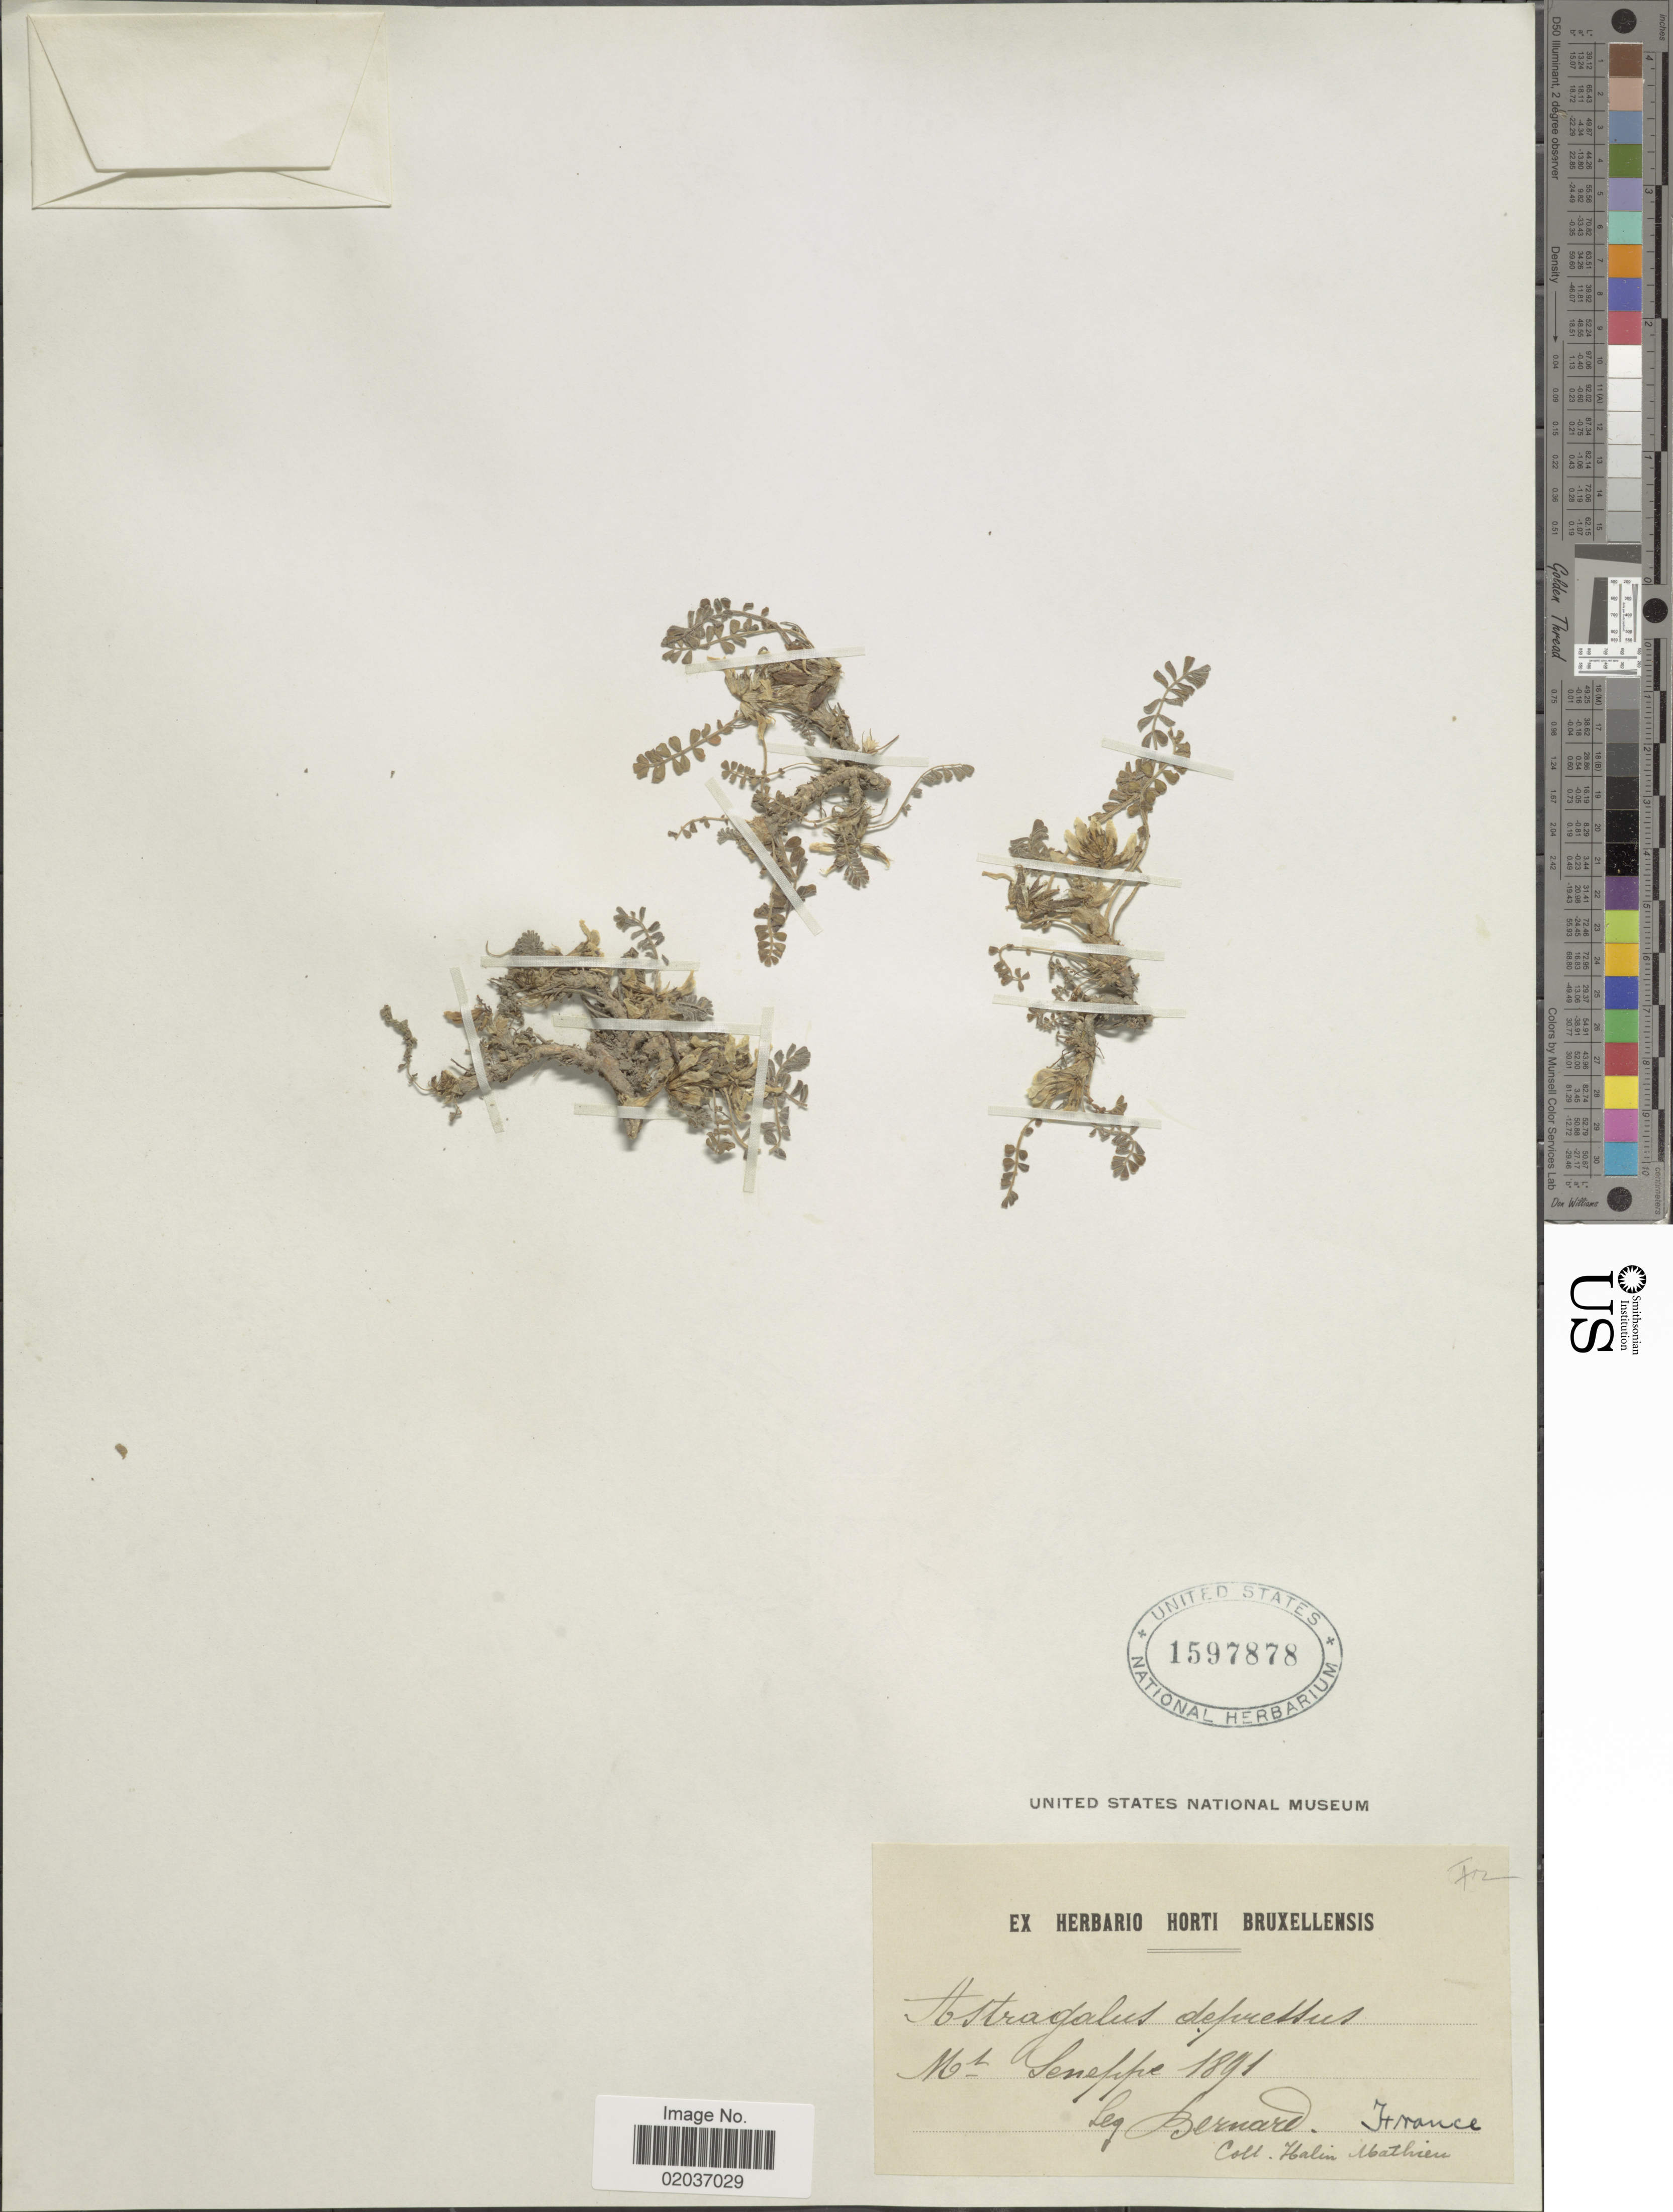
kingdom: Plantae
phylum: Tracheophyta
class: Magnoliopsida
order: Fabales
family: Fabaceae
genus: Astragalus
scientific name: Astragalus depressus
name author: L.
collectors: -. Bernard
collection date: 1891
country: France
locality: Mt. Senefife [interpreted]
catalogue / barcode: US 1597878